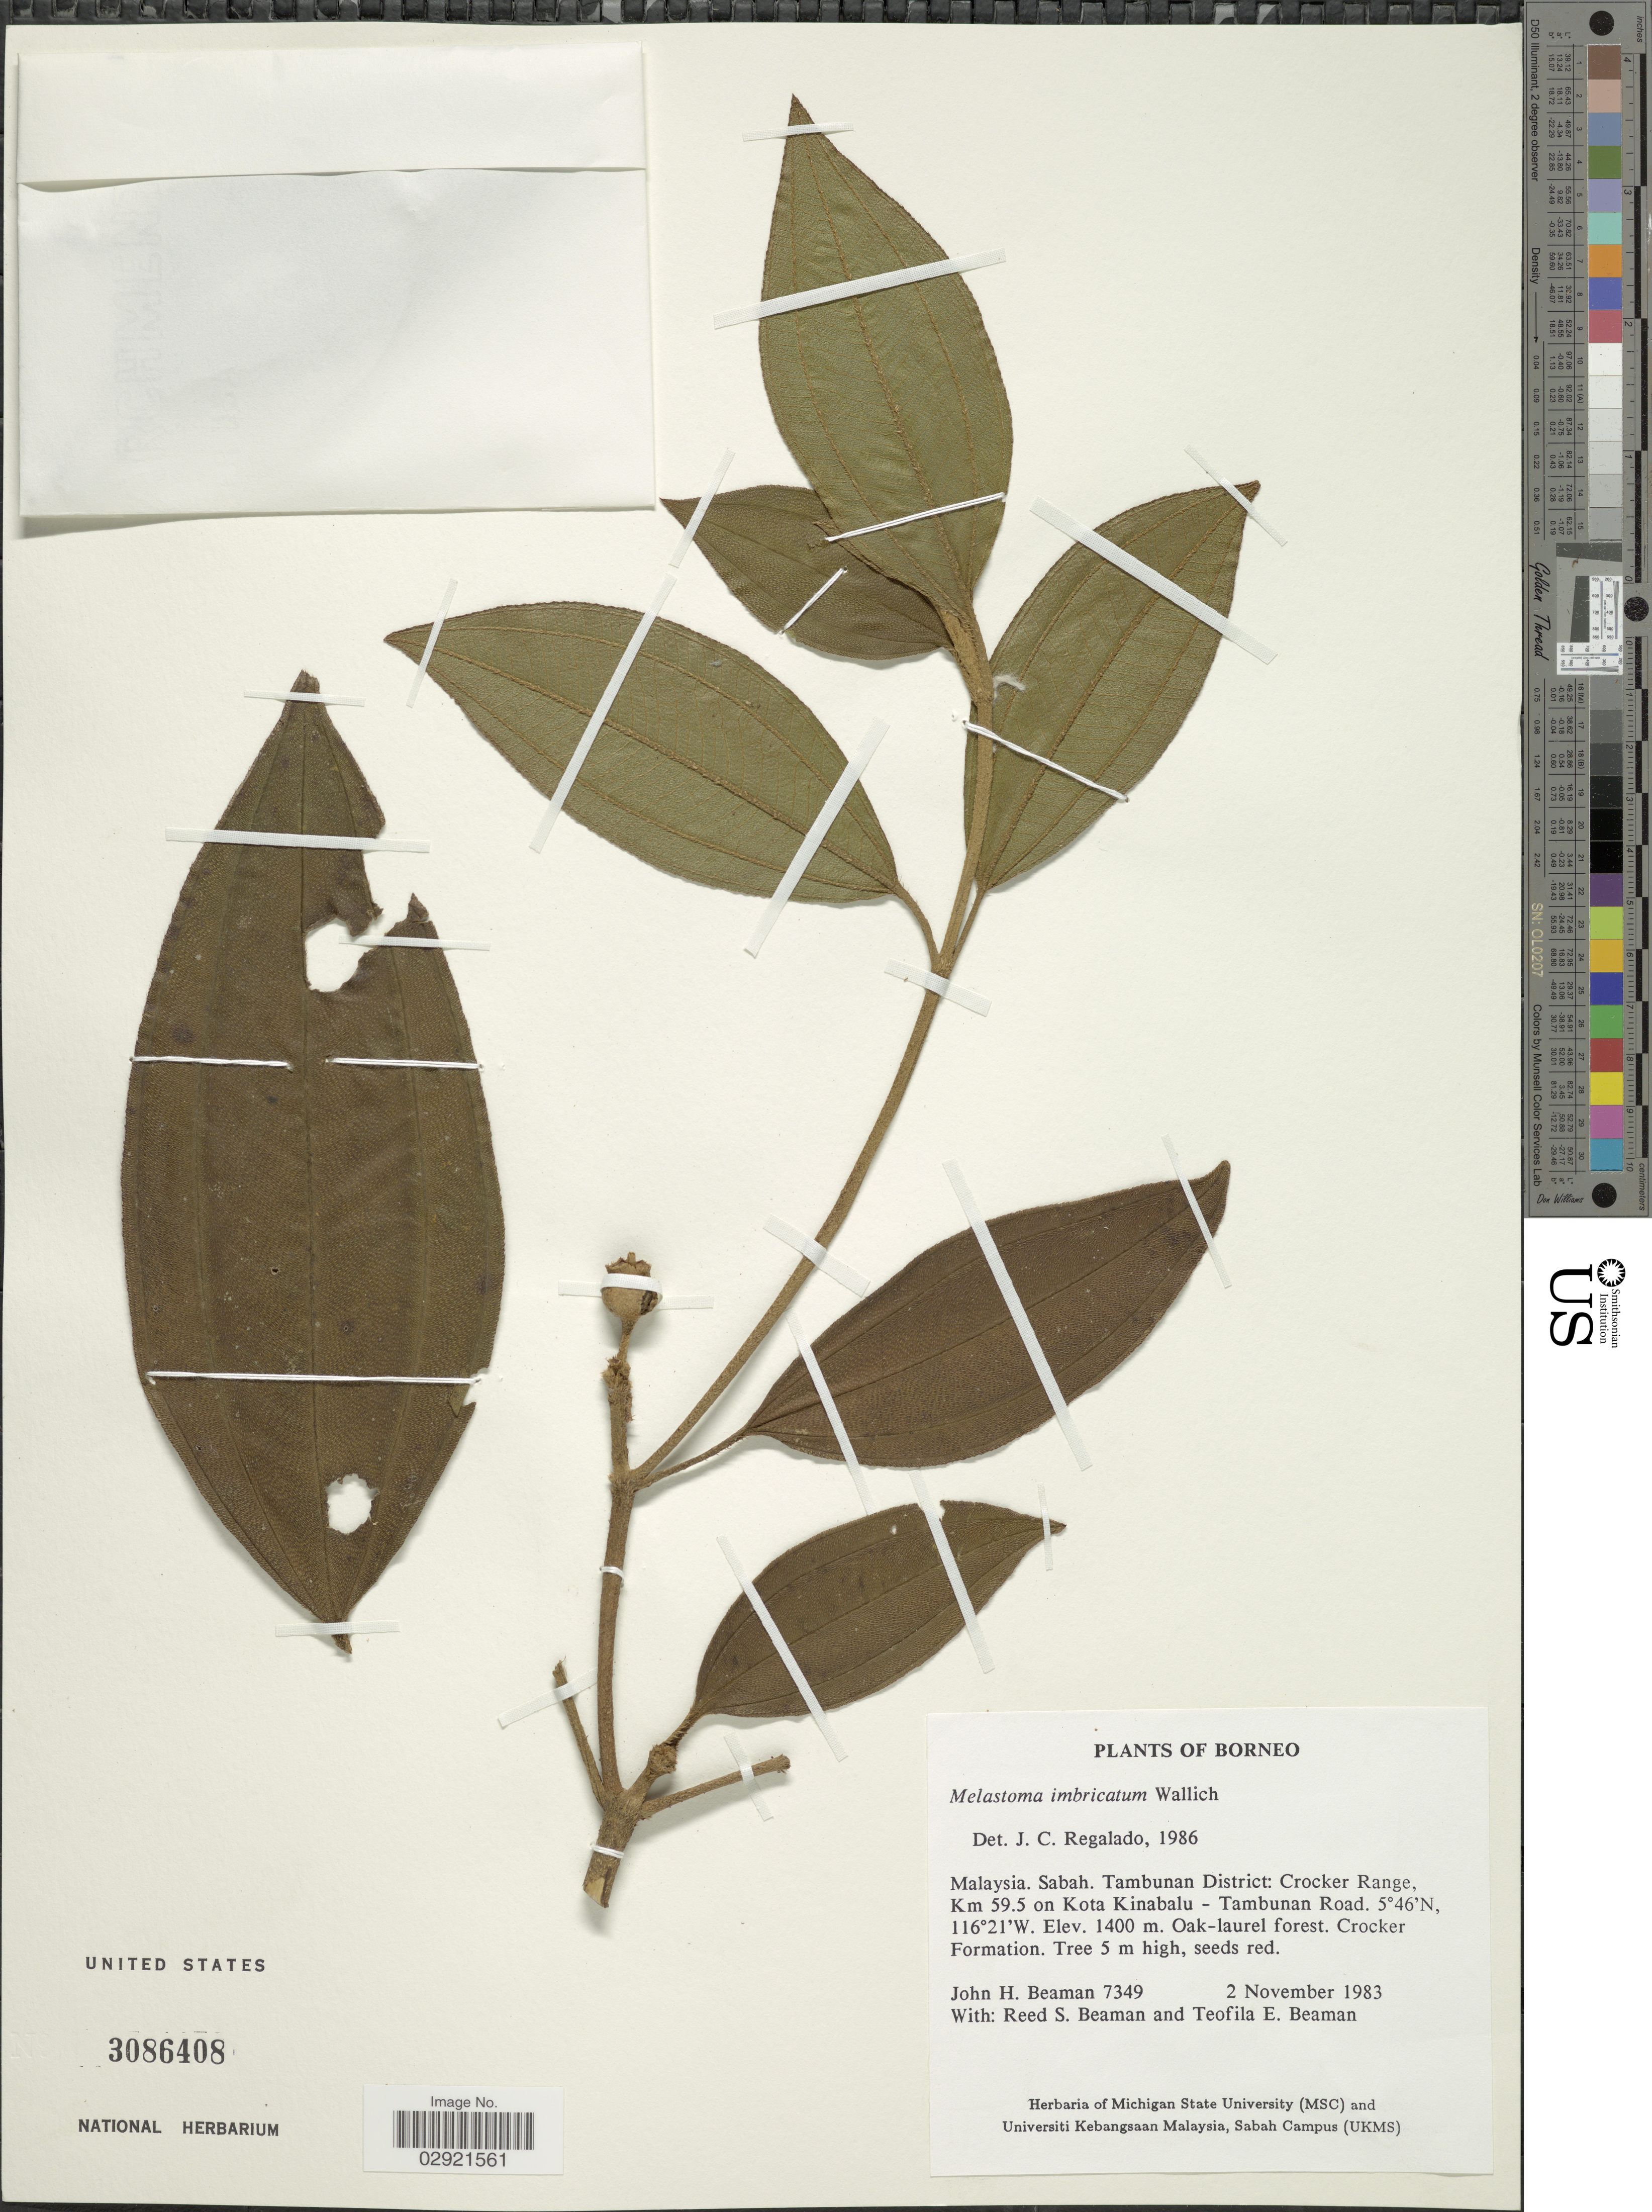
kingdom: Plantae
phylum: Tracheophyta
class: Magnoliopsida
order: Myrtales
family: Melastomataceae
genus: Melastoma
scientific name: Melastoma imbricatum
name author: Wall. ex Triana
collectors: J. H. Beaman, R. S. Beaman & T. E. Beaman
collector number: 7349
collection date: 1983-11-02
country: Malaysia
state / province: Sabah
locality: Tambunan District: Crocker Range, Km 59.5 on Kota Kinabalu - Tambunan Road.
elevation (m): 1400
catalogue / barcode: US 3086408